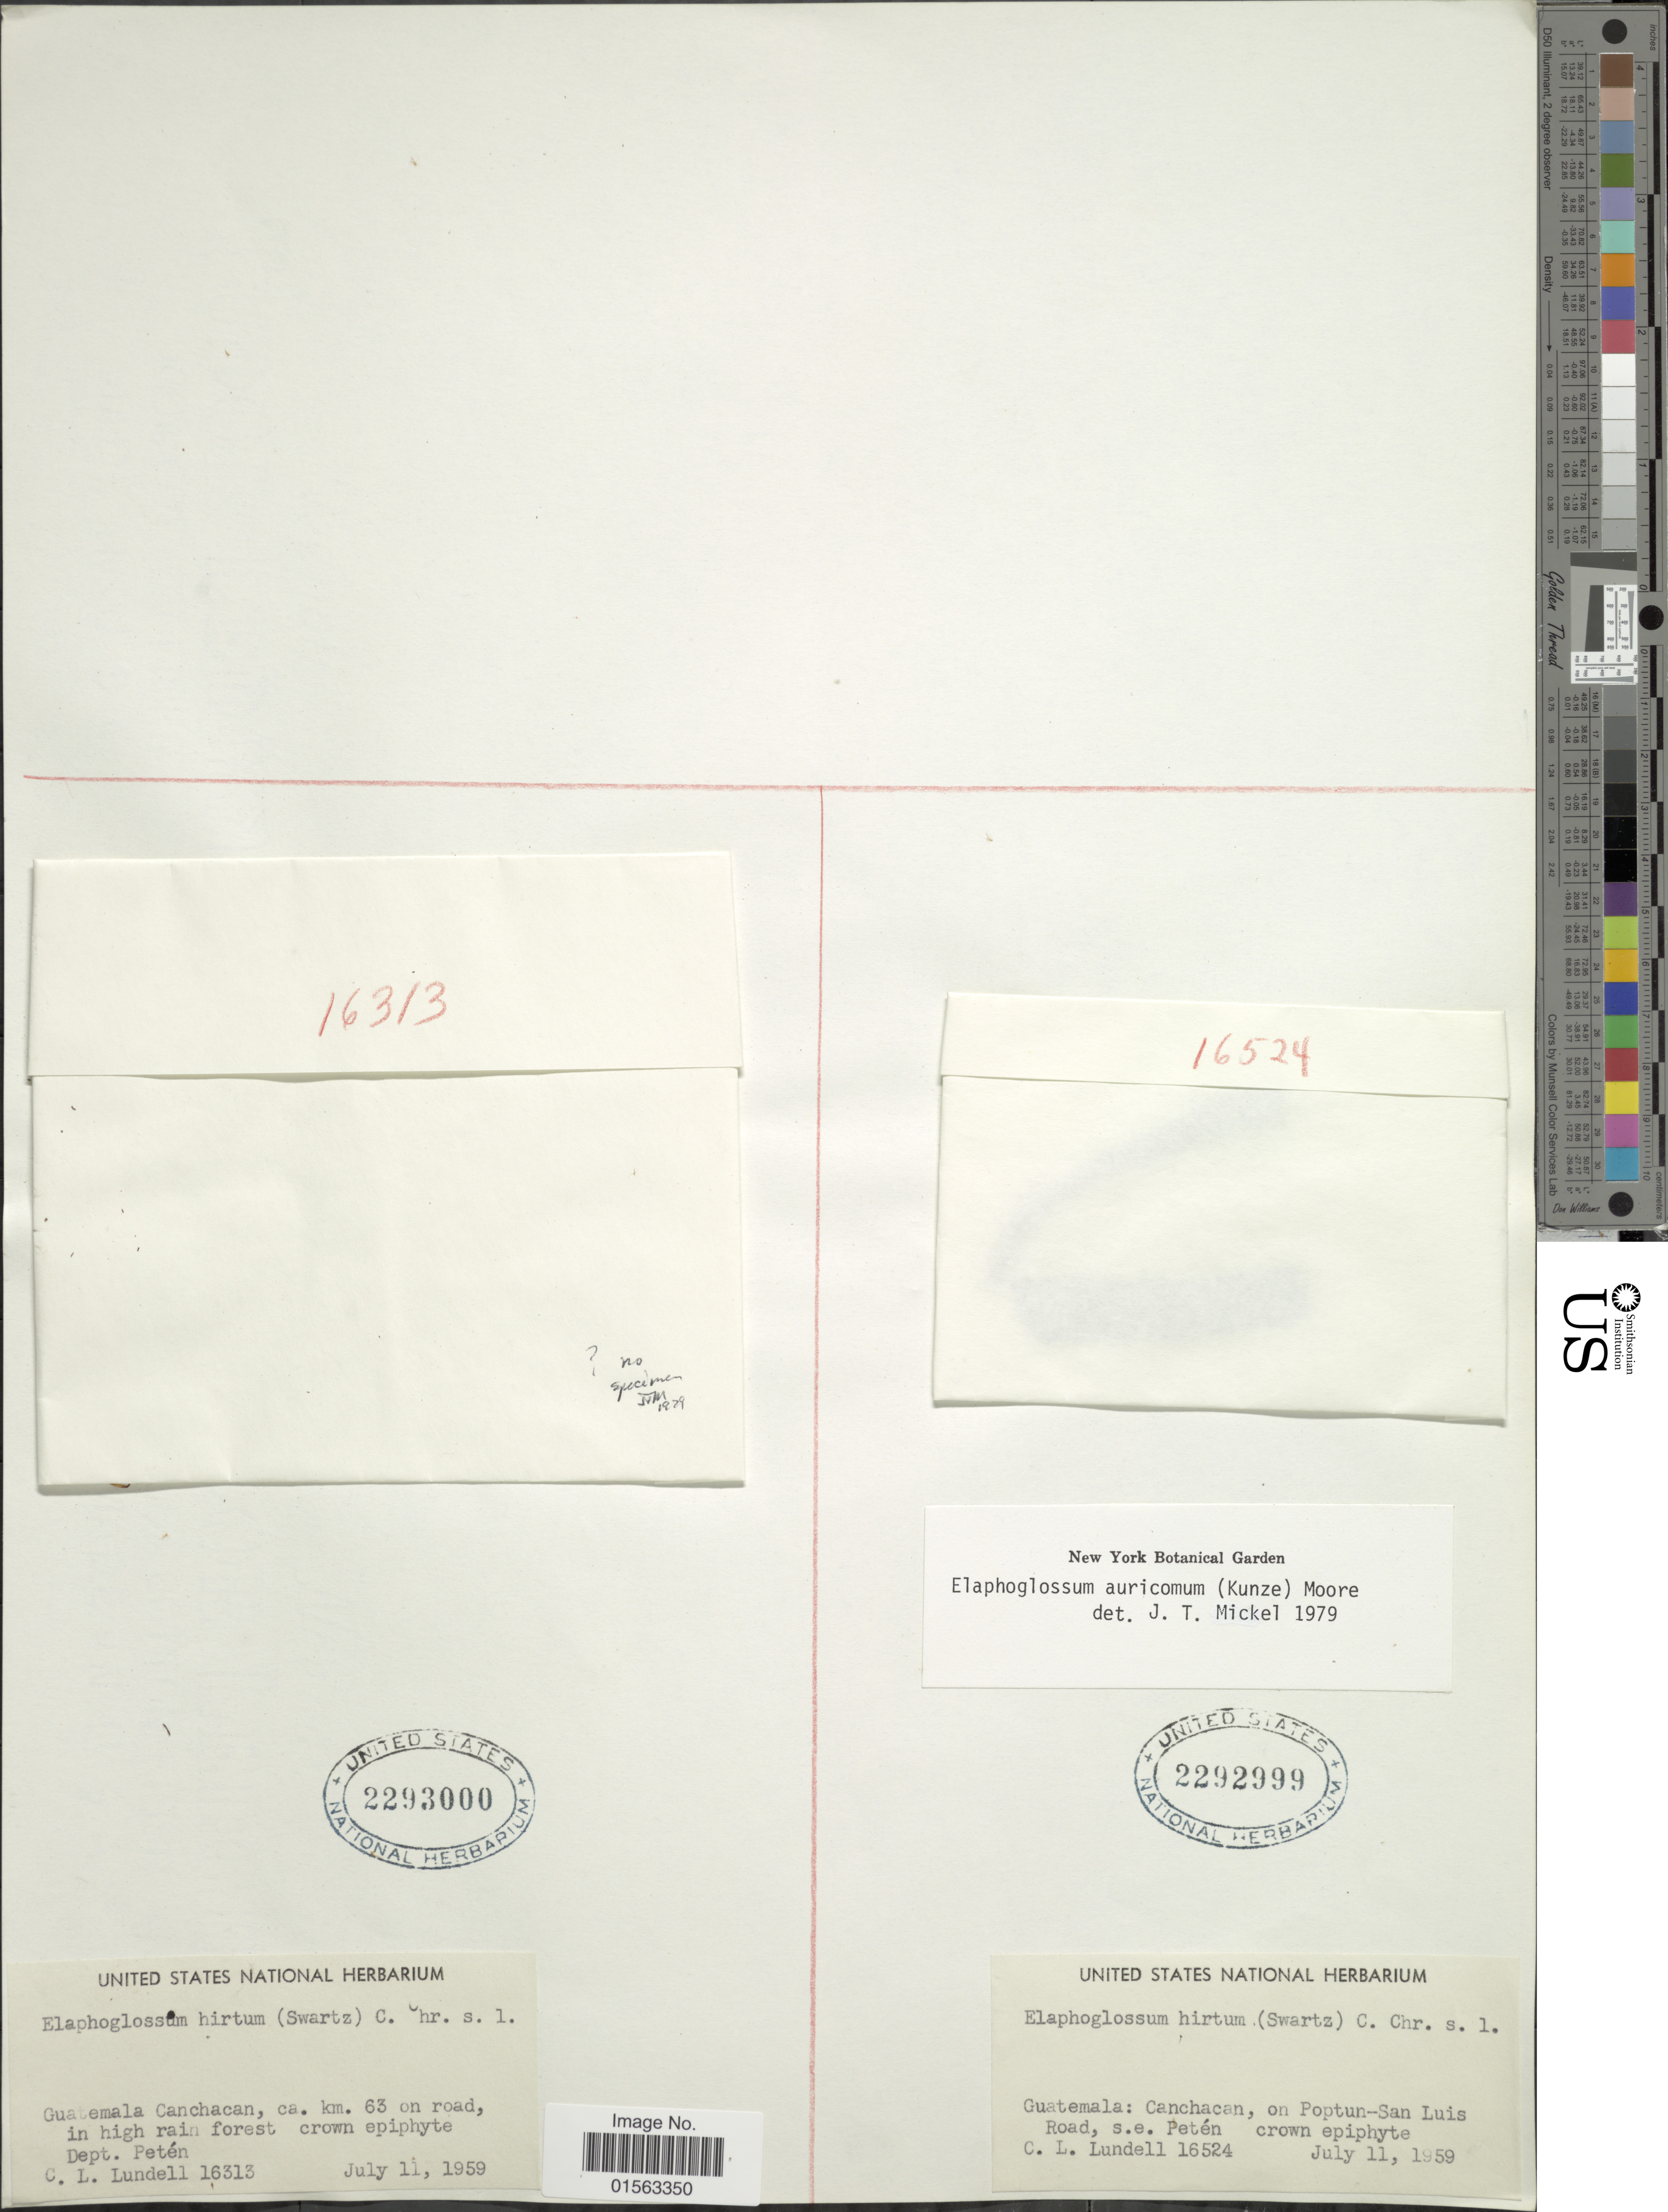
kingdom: Plantae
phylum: Tracheophyta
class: Polypodiopsida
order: Polypodiales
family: Dryopteridaceae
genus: Elaphoglossum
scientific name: Elaphoglossum auricomum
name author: (Kunze) T. Moore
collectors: C. L. Lundell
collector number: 16313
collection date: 1959-07-11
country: Guatemala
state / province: El Petén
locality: Guatemala Canchacan, ca. km. 63 on road, Dept. Peten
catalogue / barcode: US 2293000